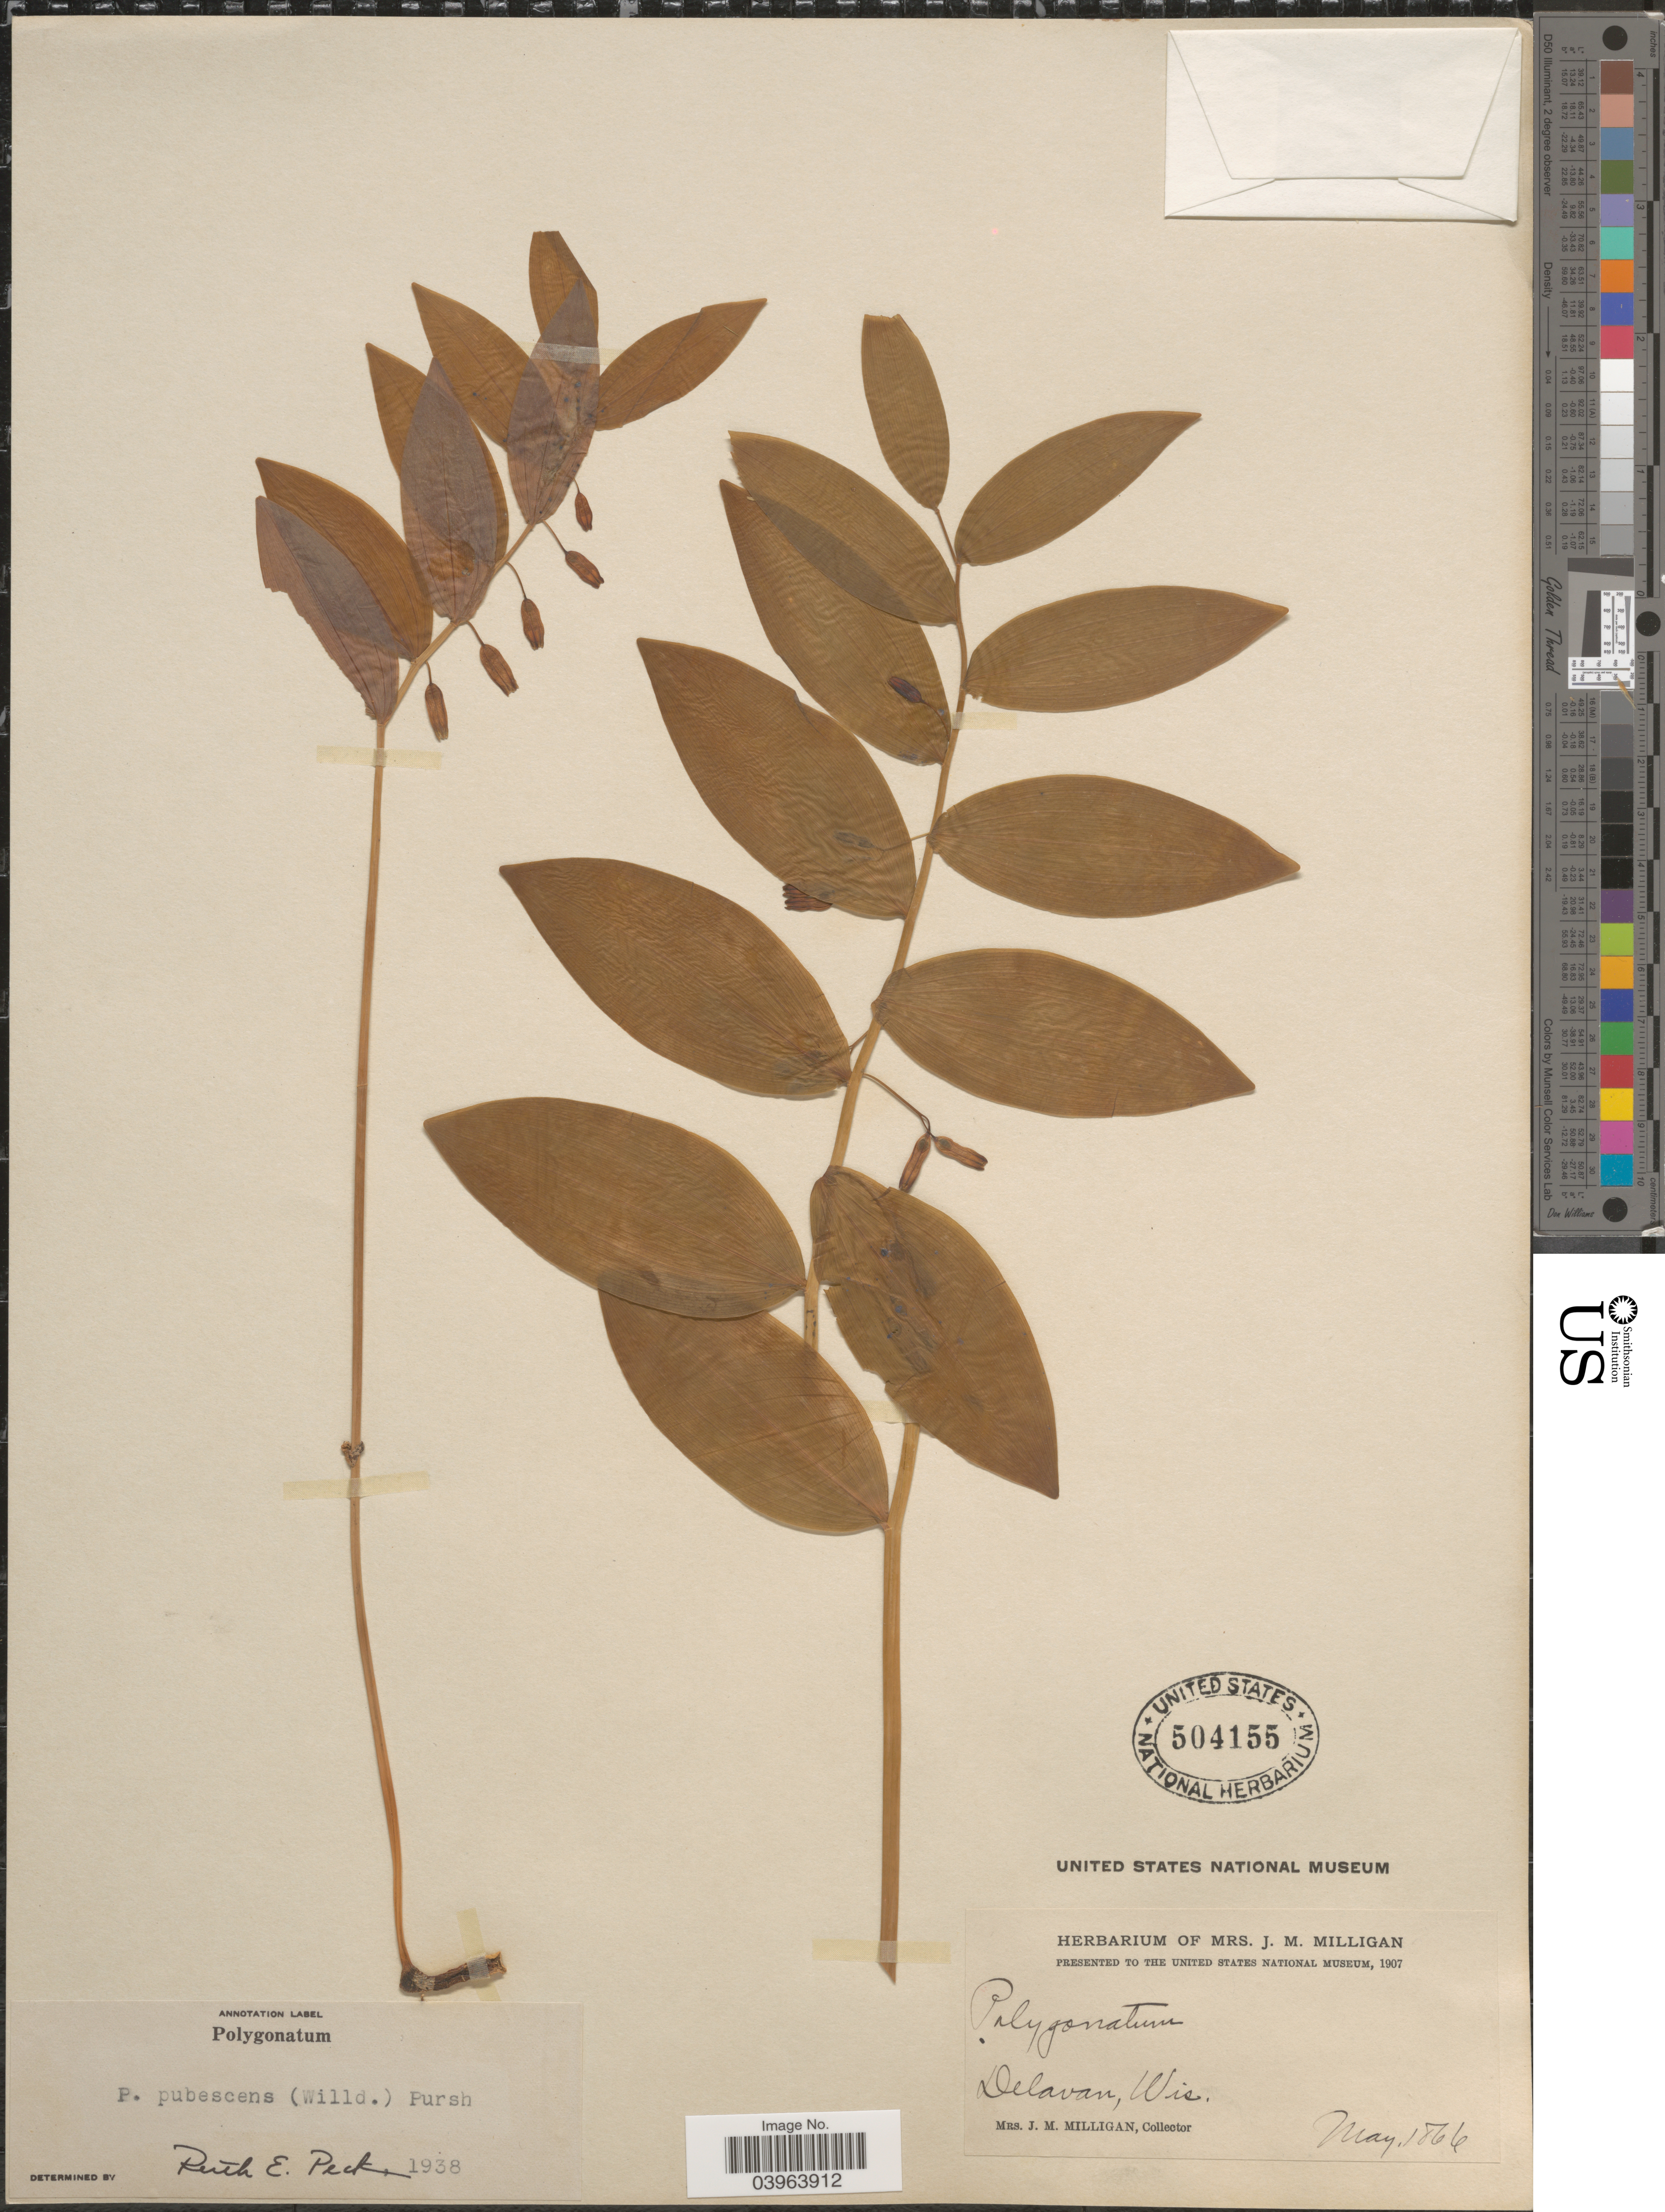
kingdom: Plantae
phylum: Tracheophyta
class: Liliopsida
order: Asparagales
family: Asparagaceae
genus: Polygonatum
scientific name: Polygonatum pubescens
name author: (Willd.) Pursh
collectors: J. Milligan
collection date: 1866-05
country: United States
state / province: Wisconsin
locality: Delavan.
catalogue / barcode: US 504155